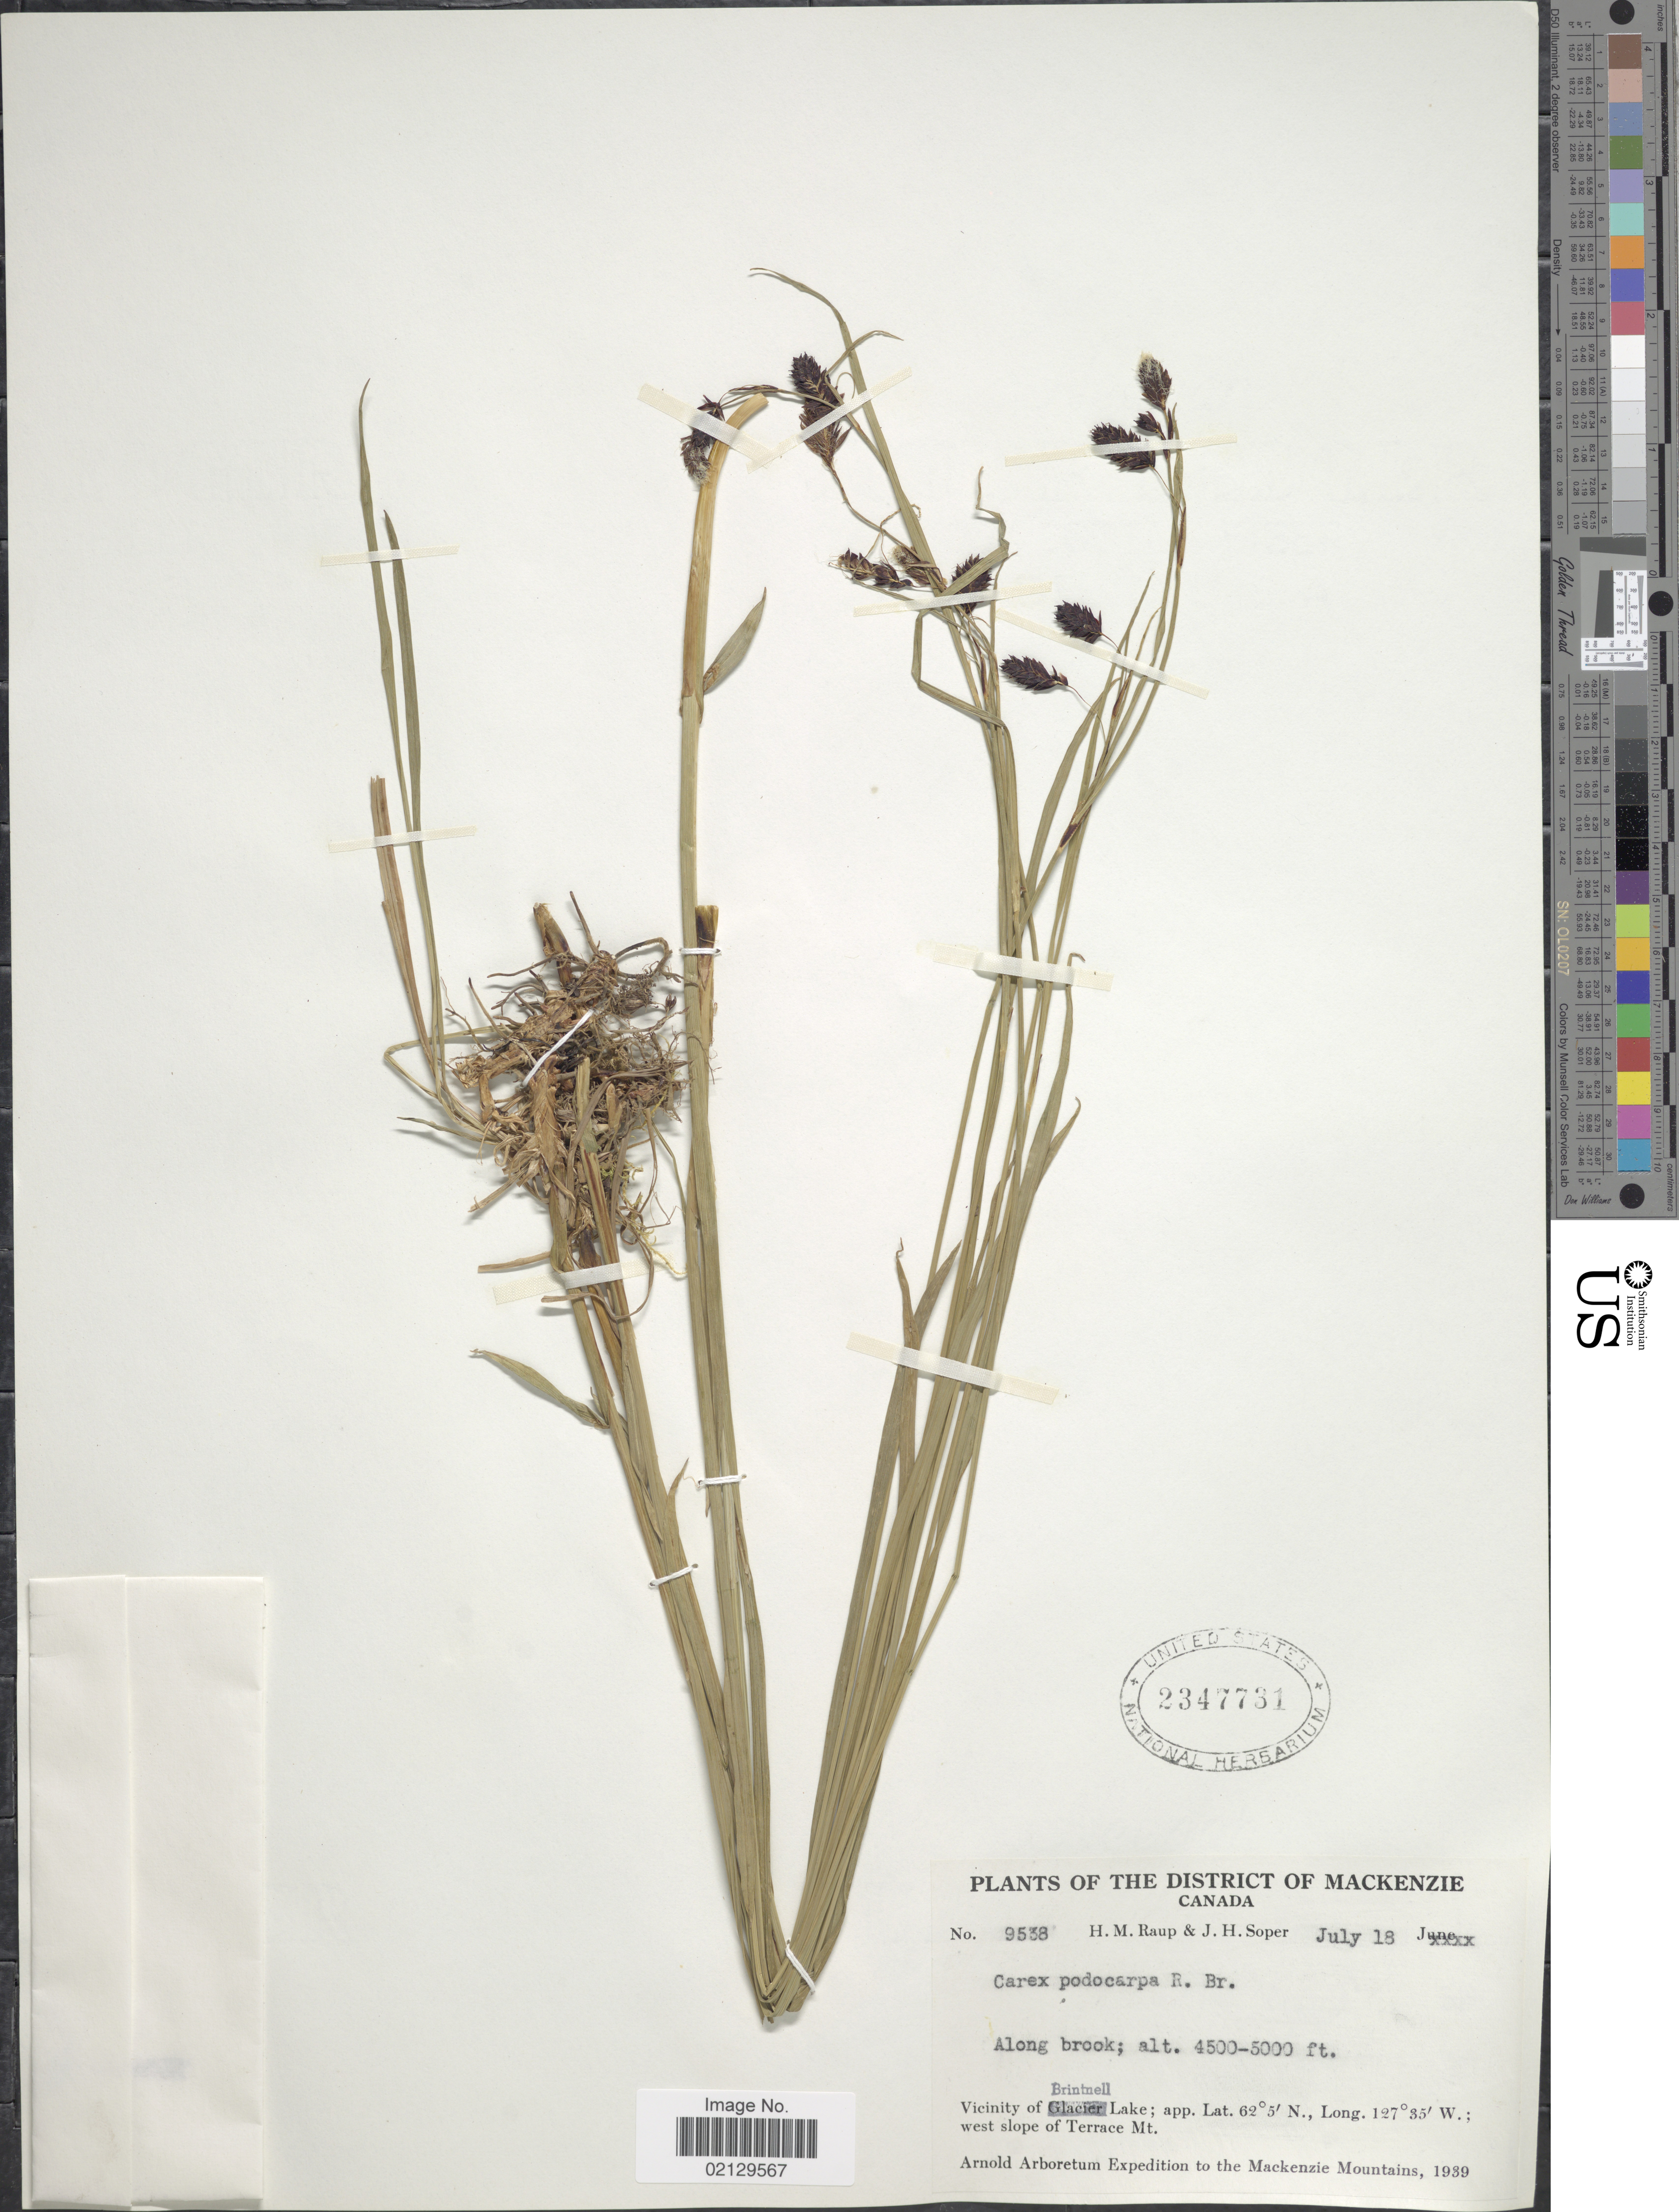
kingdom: Plantae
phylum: Tracheophyta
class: Liliopsida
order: Poales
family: Cyperaceae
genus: Carex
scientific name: Carex podocarpa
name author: R. Br.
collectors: H. Raup & J. H. Soper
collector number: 9538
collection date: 1939-07-18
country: Canada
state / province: British Columbia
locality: The District of Mackenzie, Canada, Vicinity of Brintnell Lake, west slope of Terrace Mt.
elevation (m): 1372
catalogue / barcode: US 2347731